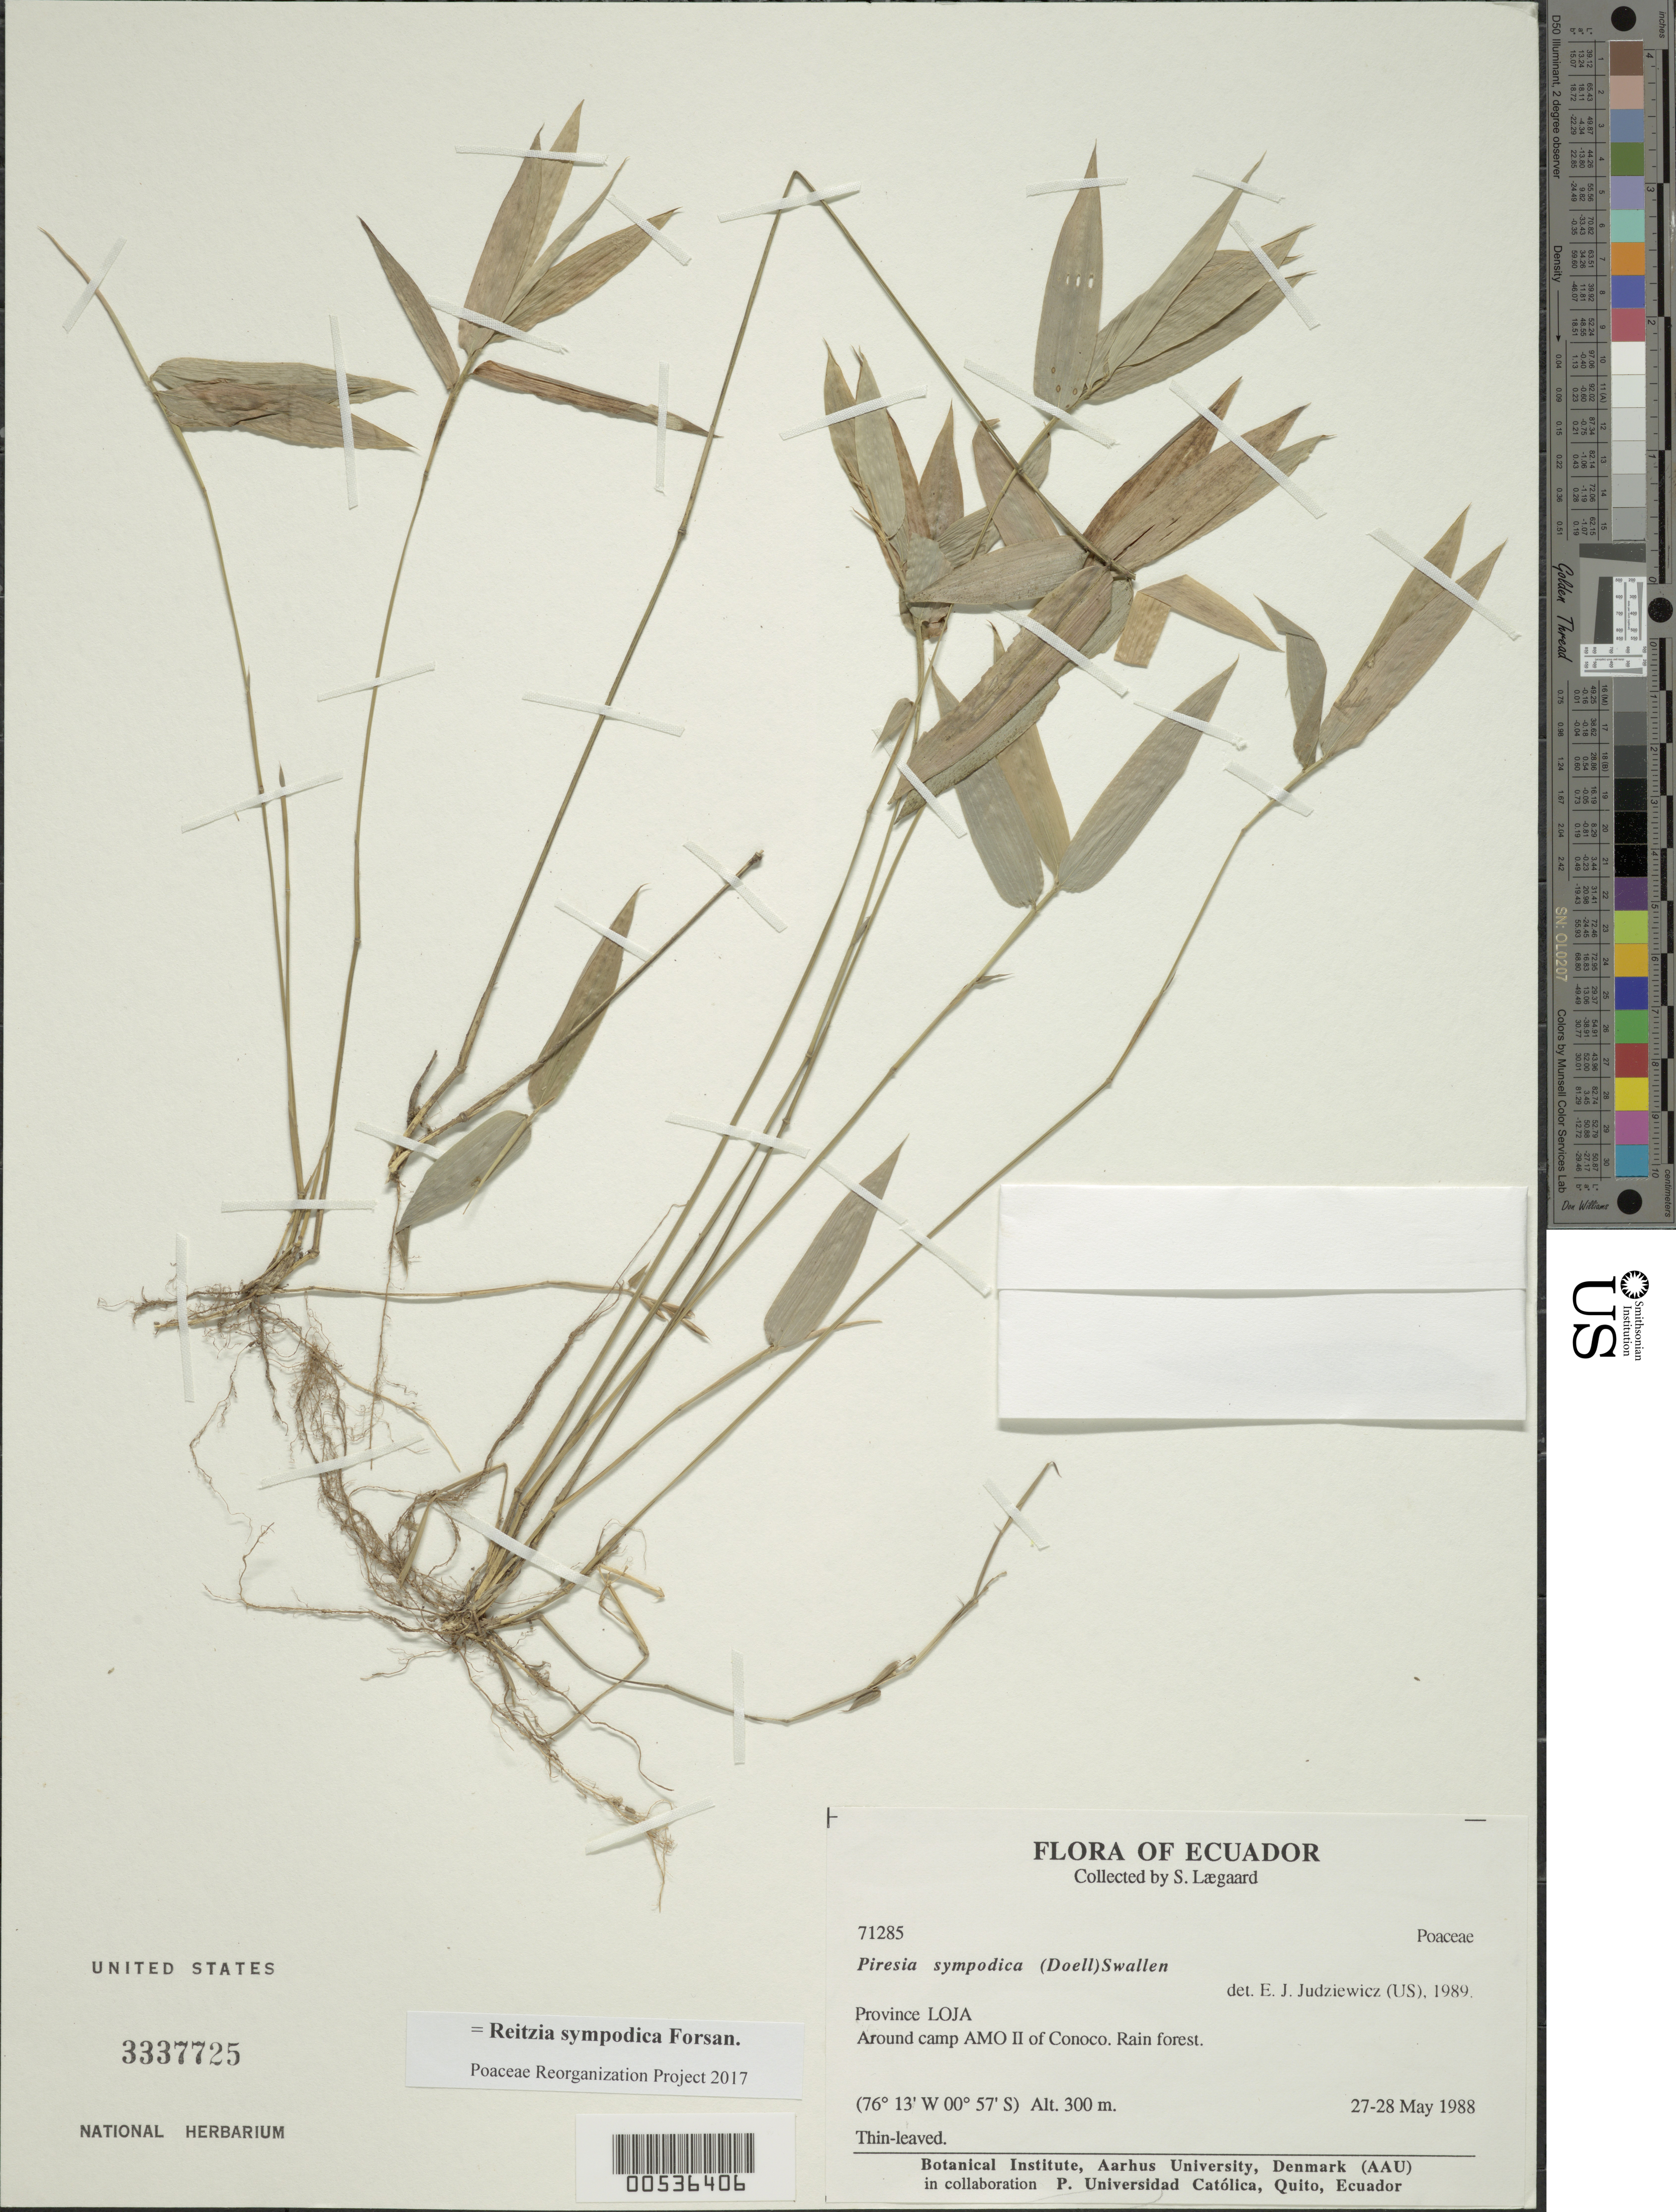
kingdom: Plantae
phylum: Tracheophyta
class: Liliopsida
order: Poales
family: Poaceae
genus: Reitzia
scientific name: Reitzia sympodica ined. 2019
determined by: Poaceae Reorganization Project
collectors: S. Lægaard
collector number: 71285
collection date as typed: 27 May 1988 to 28 May 1988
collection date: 1988-05-27/1988-05-28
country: Ecuador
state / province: Loja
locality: Around Camp Amo II of Conoco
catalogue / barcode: US 3337725